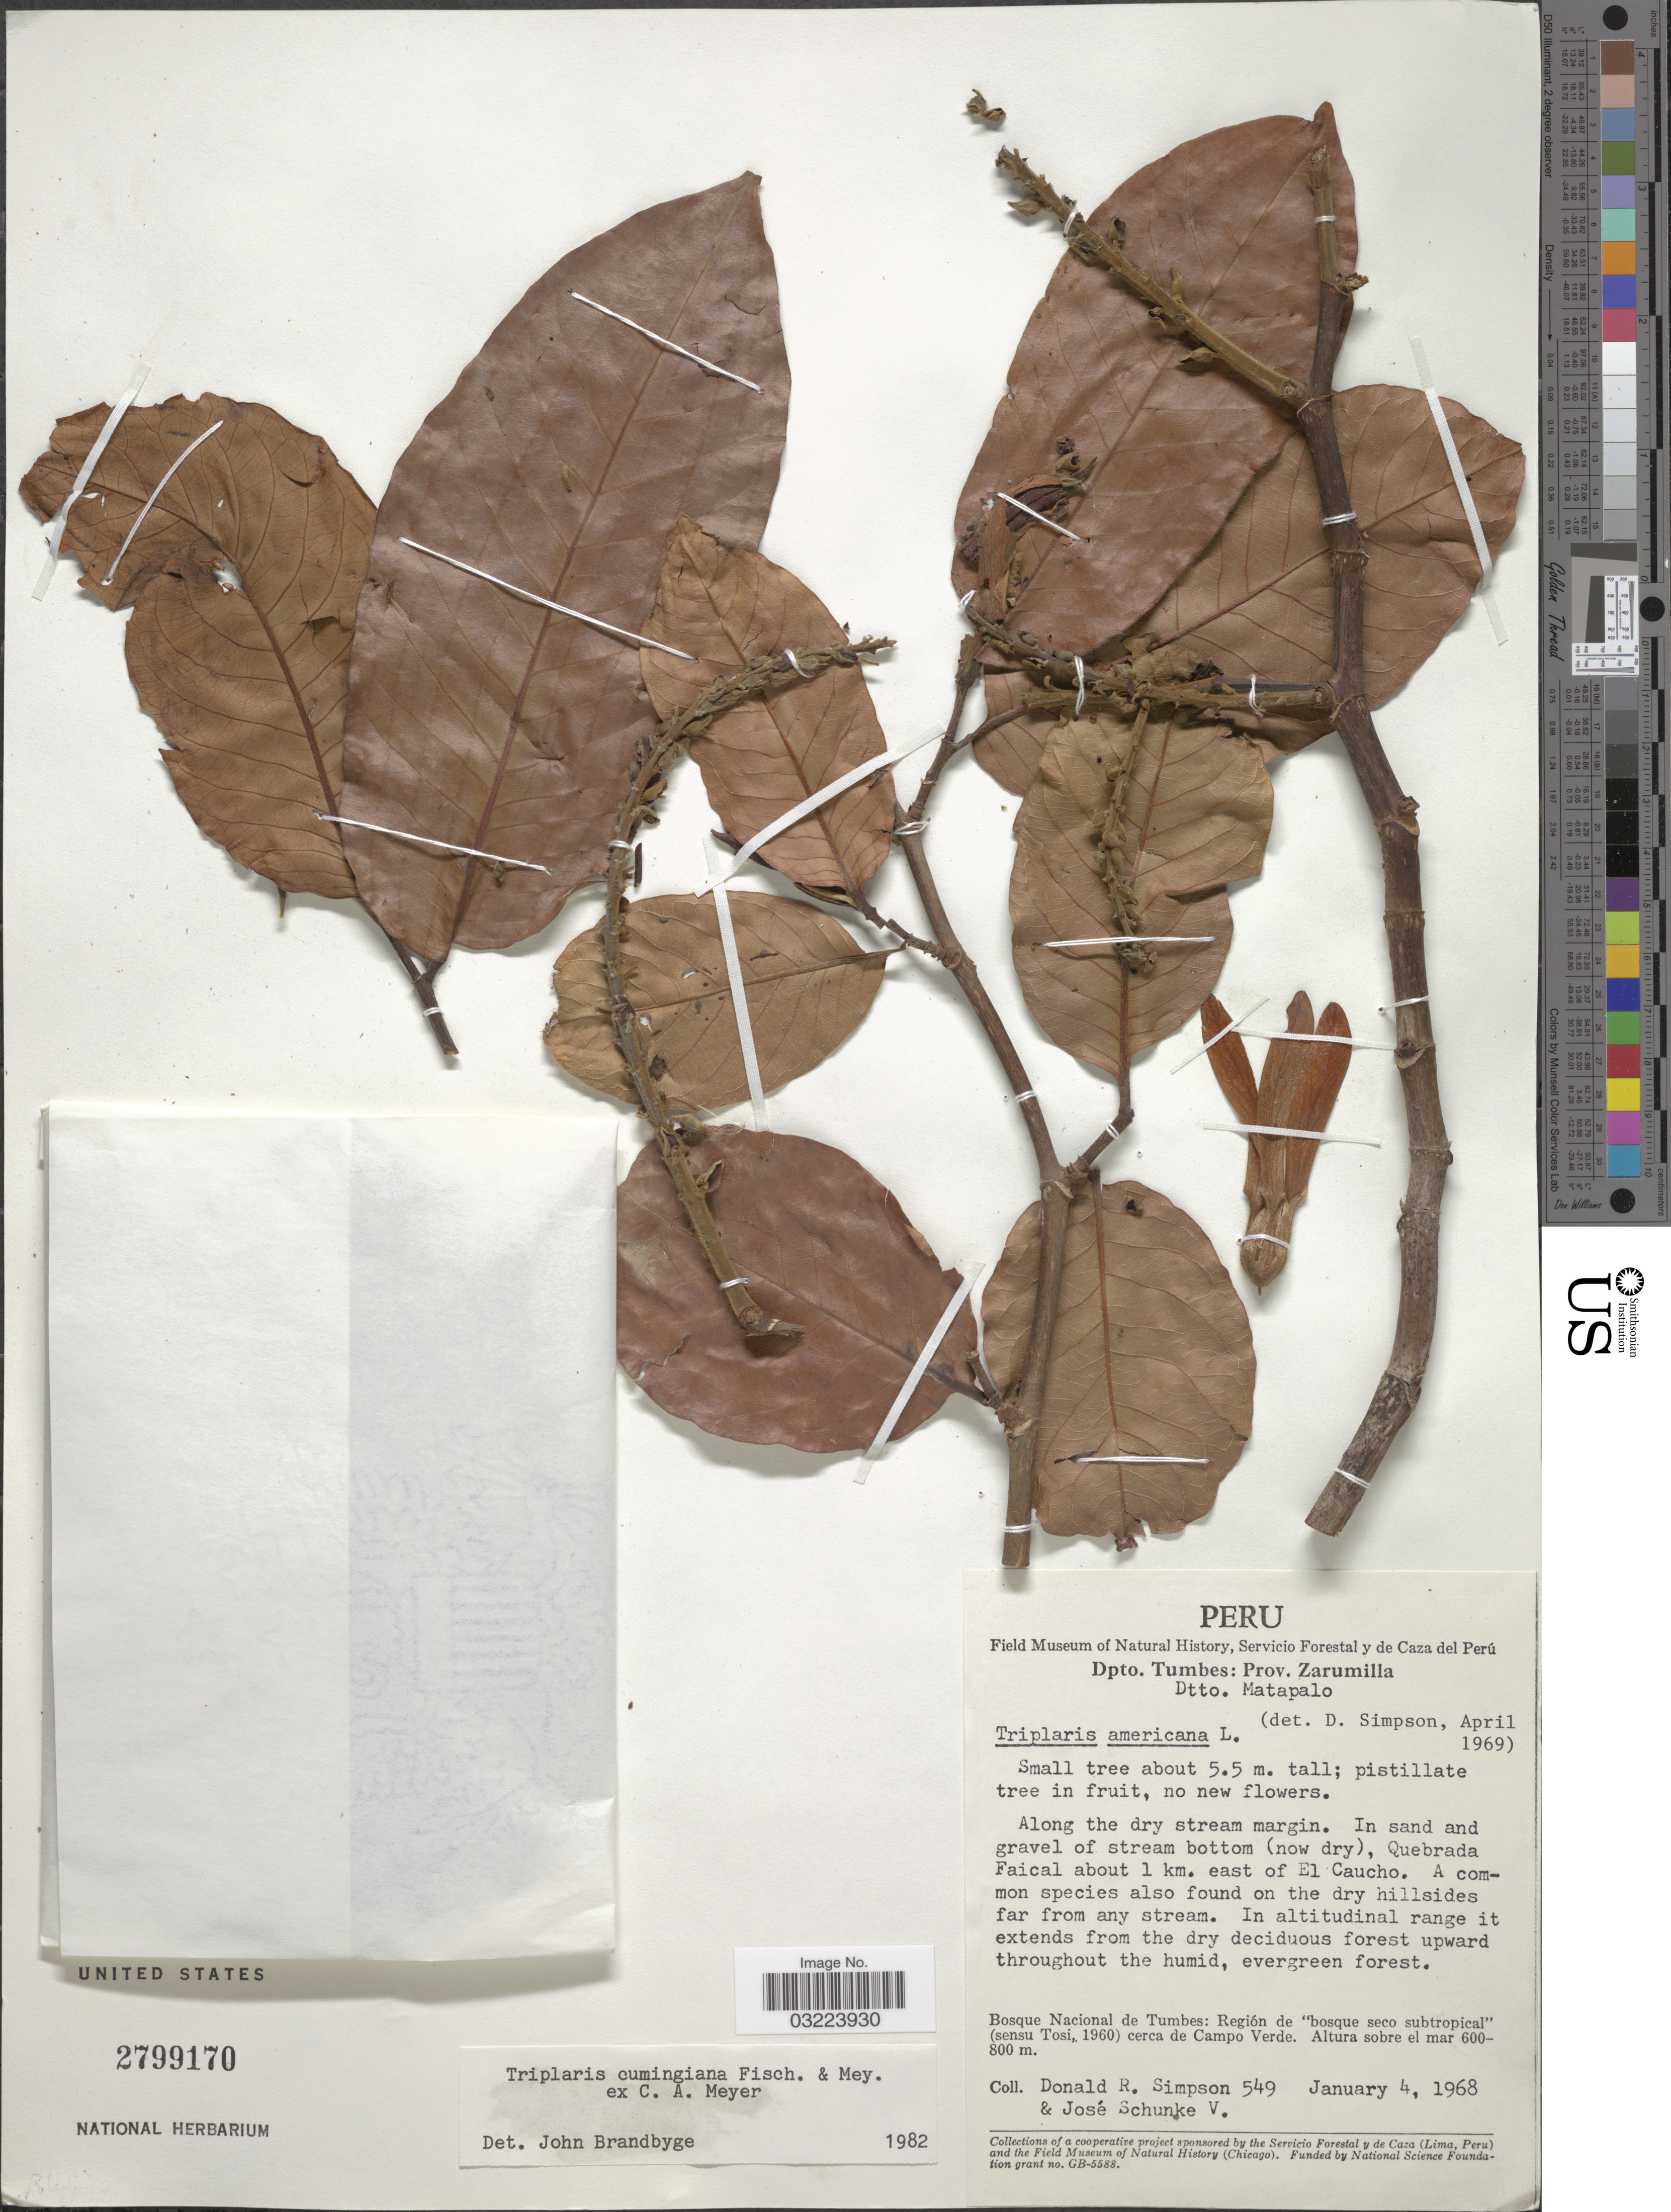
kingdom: Plantae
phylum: Tracheophyta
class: Magnoliopsida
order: Caryophyllales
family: Polygonaceae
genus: Triplaris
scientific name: Triplaris cumingiana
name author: Fisch. & C.A. Mey. ex C.A. Mey.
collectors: D. R. Simpson & J. Schunke Vigo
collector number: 549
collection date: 1968-01-04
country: Peru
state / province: Tumbes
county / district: Zarumilla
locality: Dpto. Tumbes: Prov. Zarumilla. Dtto. Matapalo. Quebrada Faical about 1 km. east of El Caucho. Bosque Nacional de Tumbes: Región de "bosque seco subtropical" (sensu Tosi, 1960) cerca de Campo Verde.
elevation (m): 600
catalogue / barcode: US 2799170